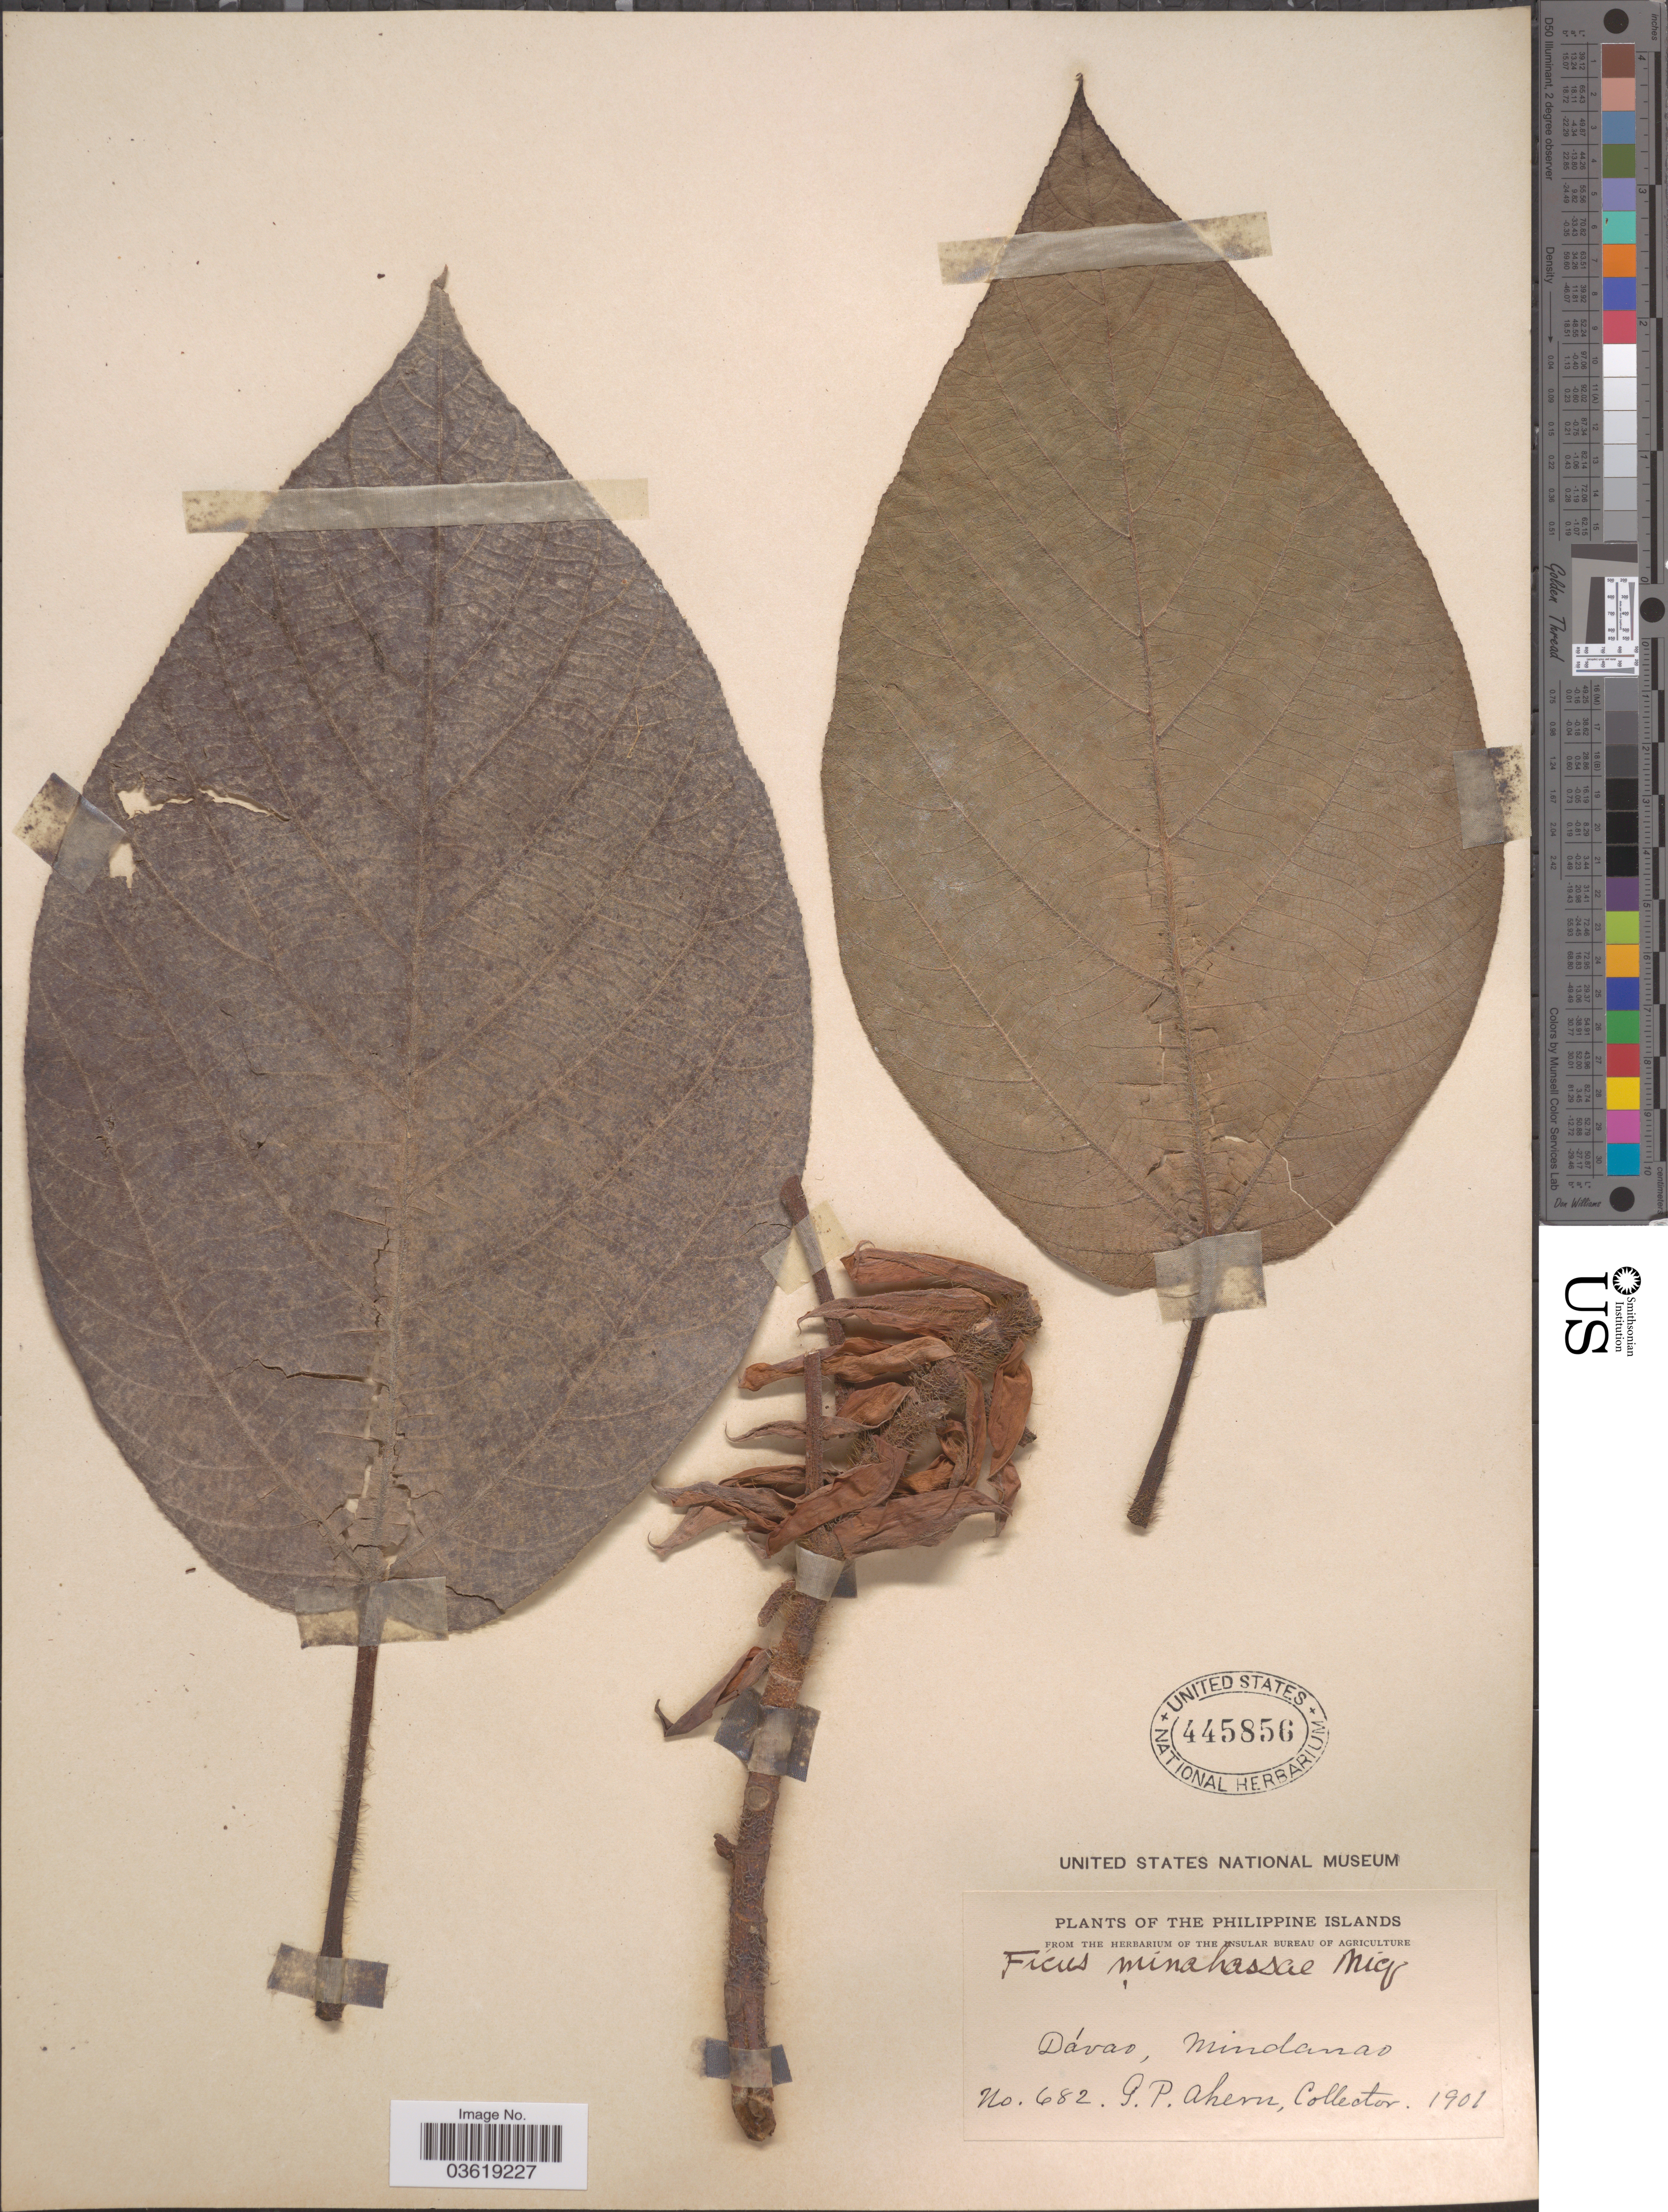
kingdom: Plantae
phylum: Tracheophyta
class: Magnoliopsida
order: Rosales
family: Moraceae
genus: Ficus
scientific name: Ficus minahassae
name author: Miq.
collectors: G. Ahern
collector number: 682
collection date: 1901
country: Philippines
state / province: Davao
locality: The Philippine Islands, Dávao, Mindanao.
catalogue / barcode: US 445856